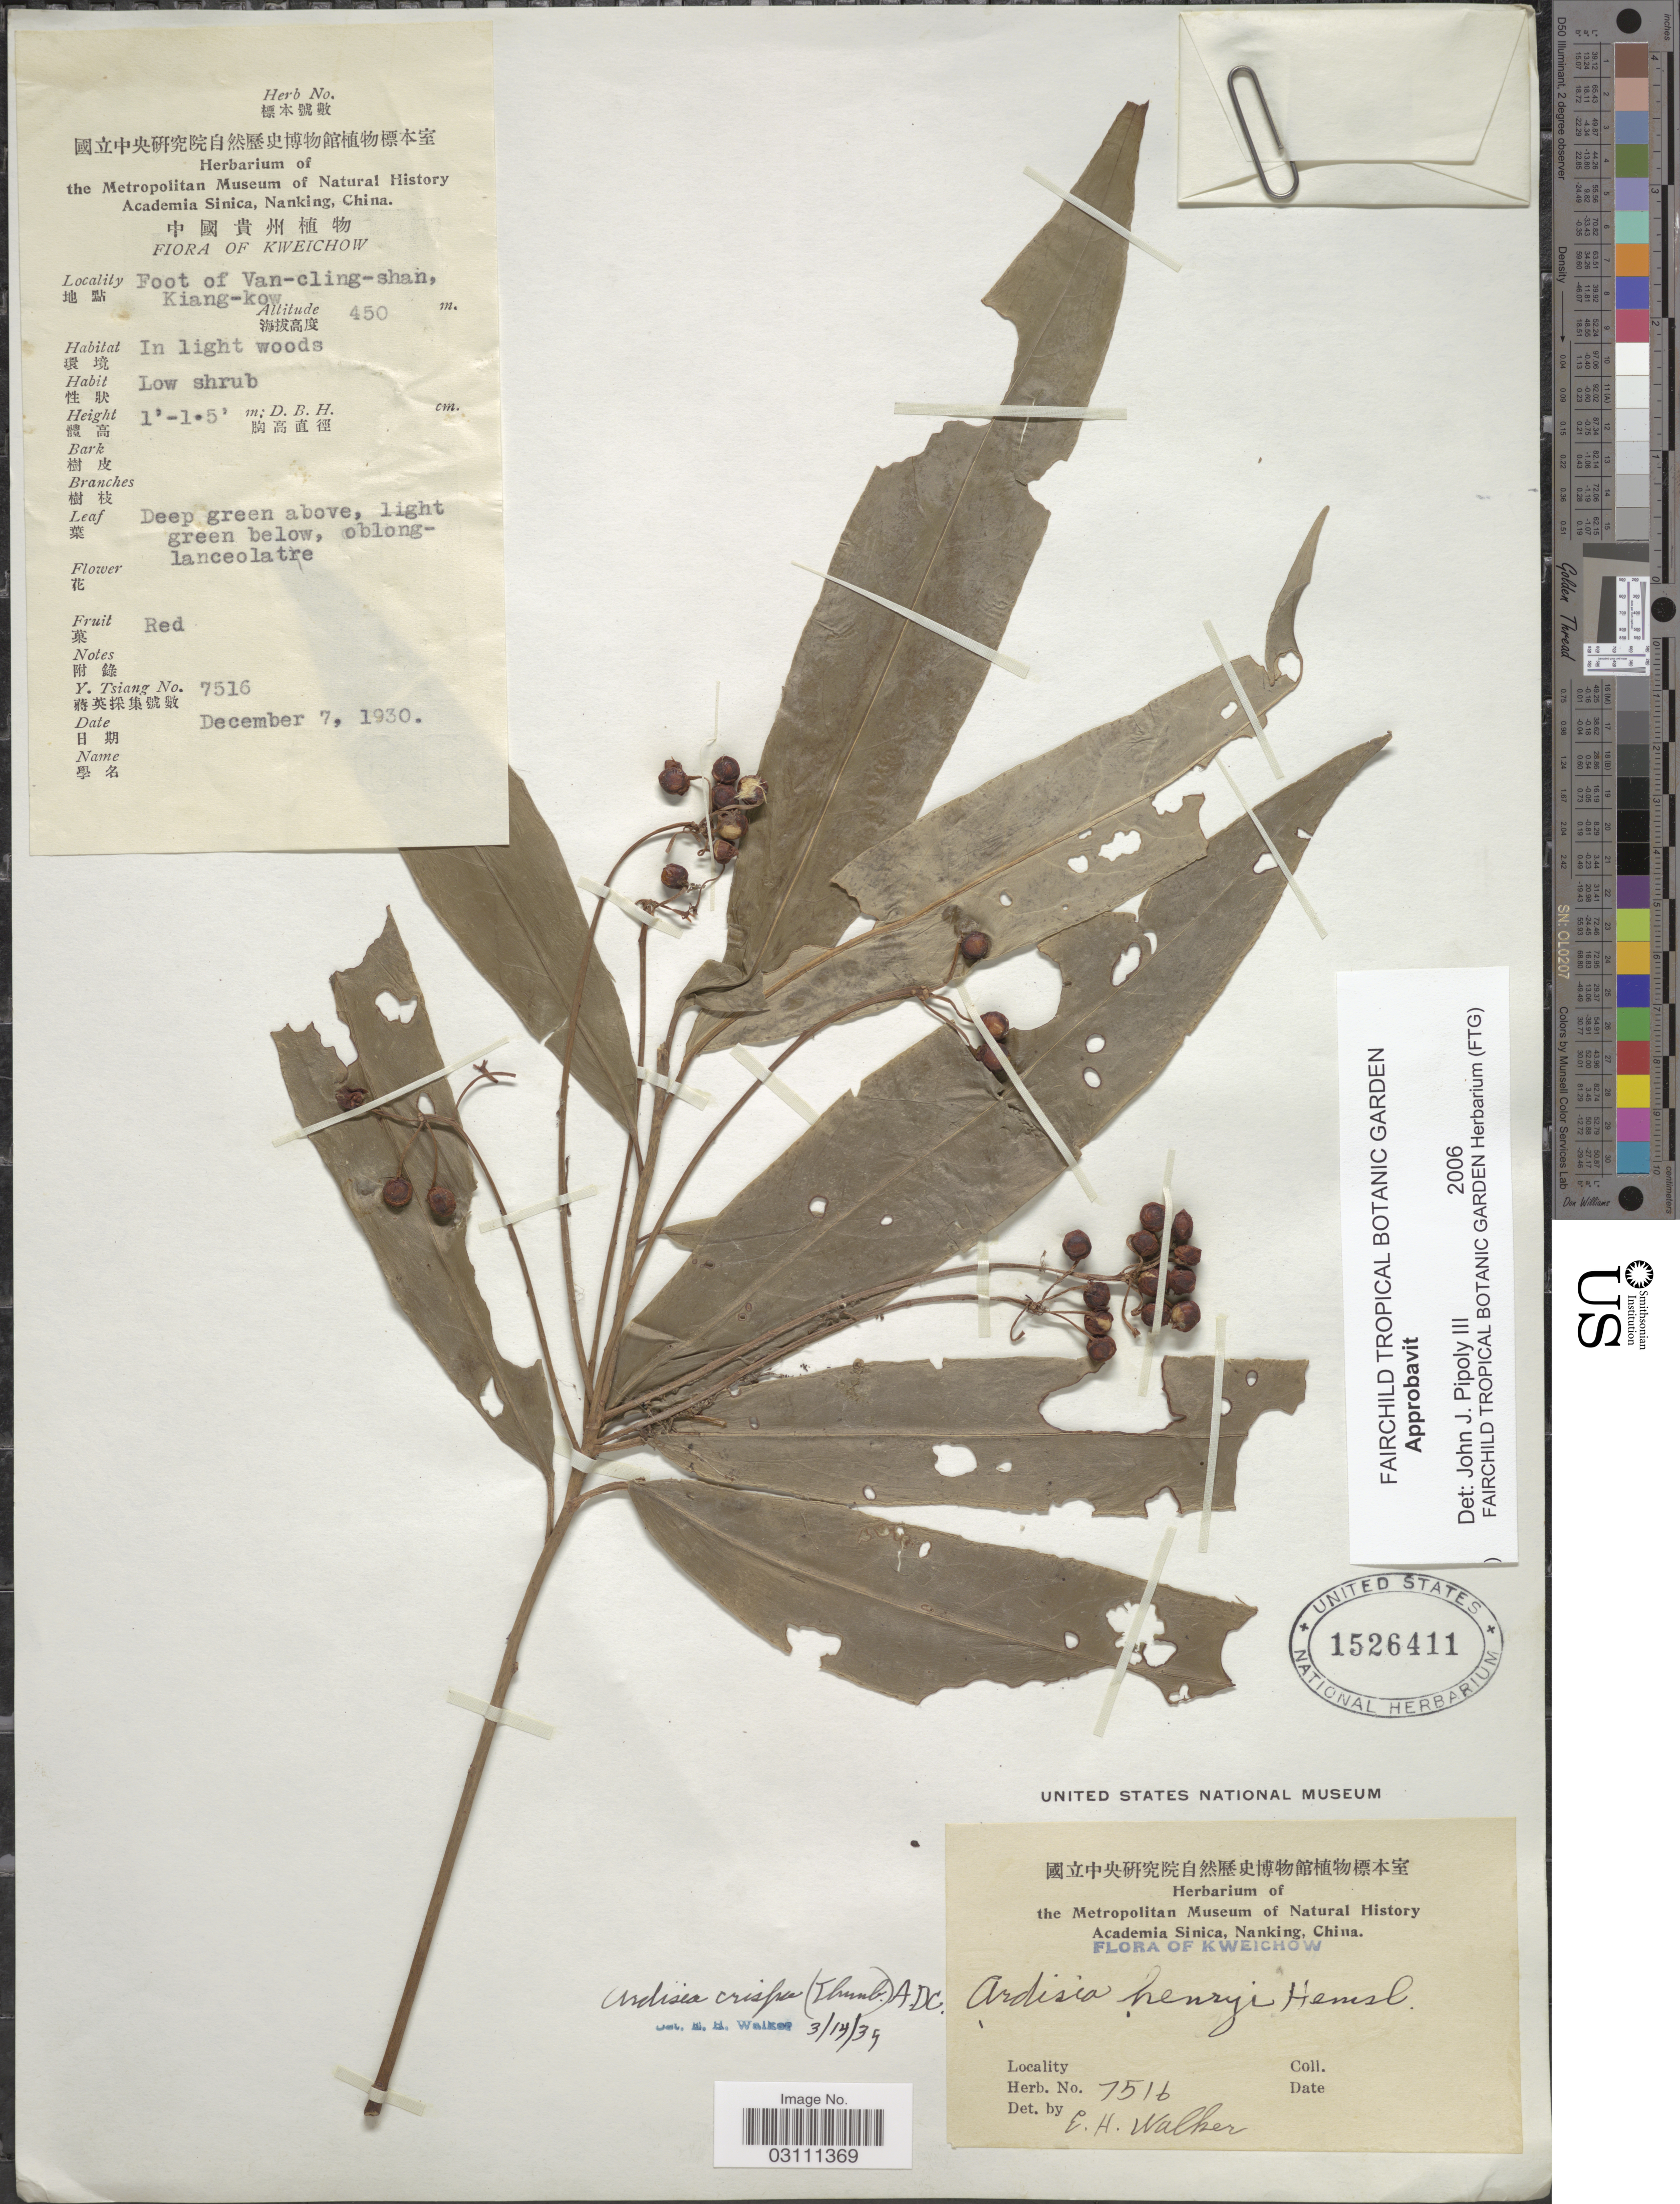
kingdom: Plantae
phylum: Tracheophyta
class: Magnoliopsida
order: Ericales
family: Primulaceae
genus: Ardisia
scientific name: Ardisia crispa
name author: (Thunb.) A. DC.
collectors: Y. Tsiang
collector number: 7516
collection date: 1930-12-07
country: China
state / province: Guizhou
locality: Kweichow. Foot of Van-cling-shan, Kiang-kow.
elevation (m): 450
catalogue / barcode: US 1526411